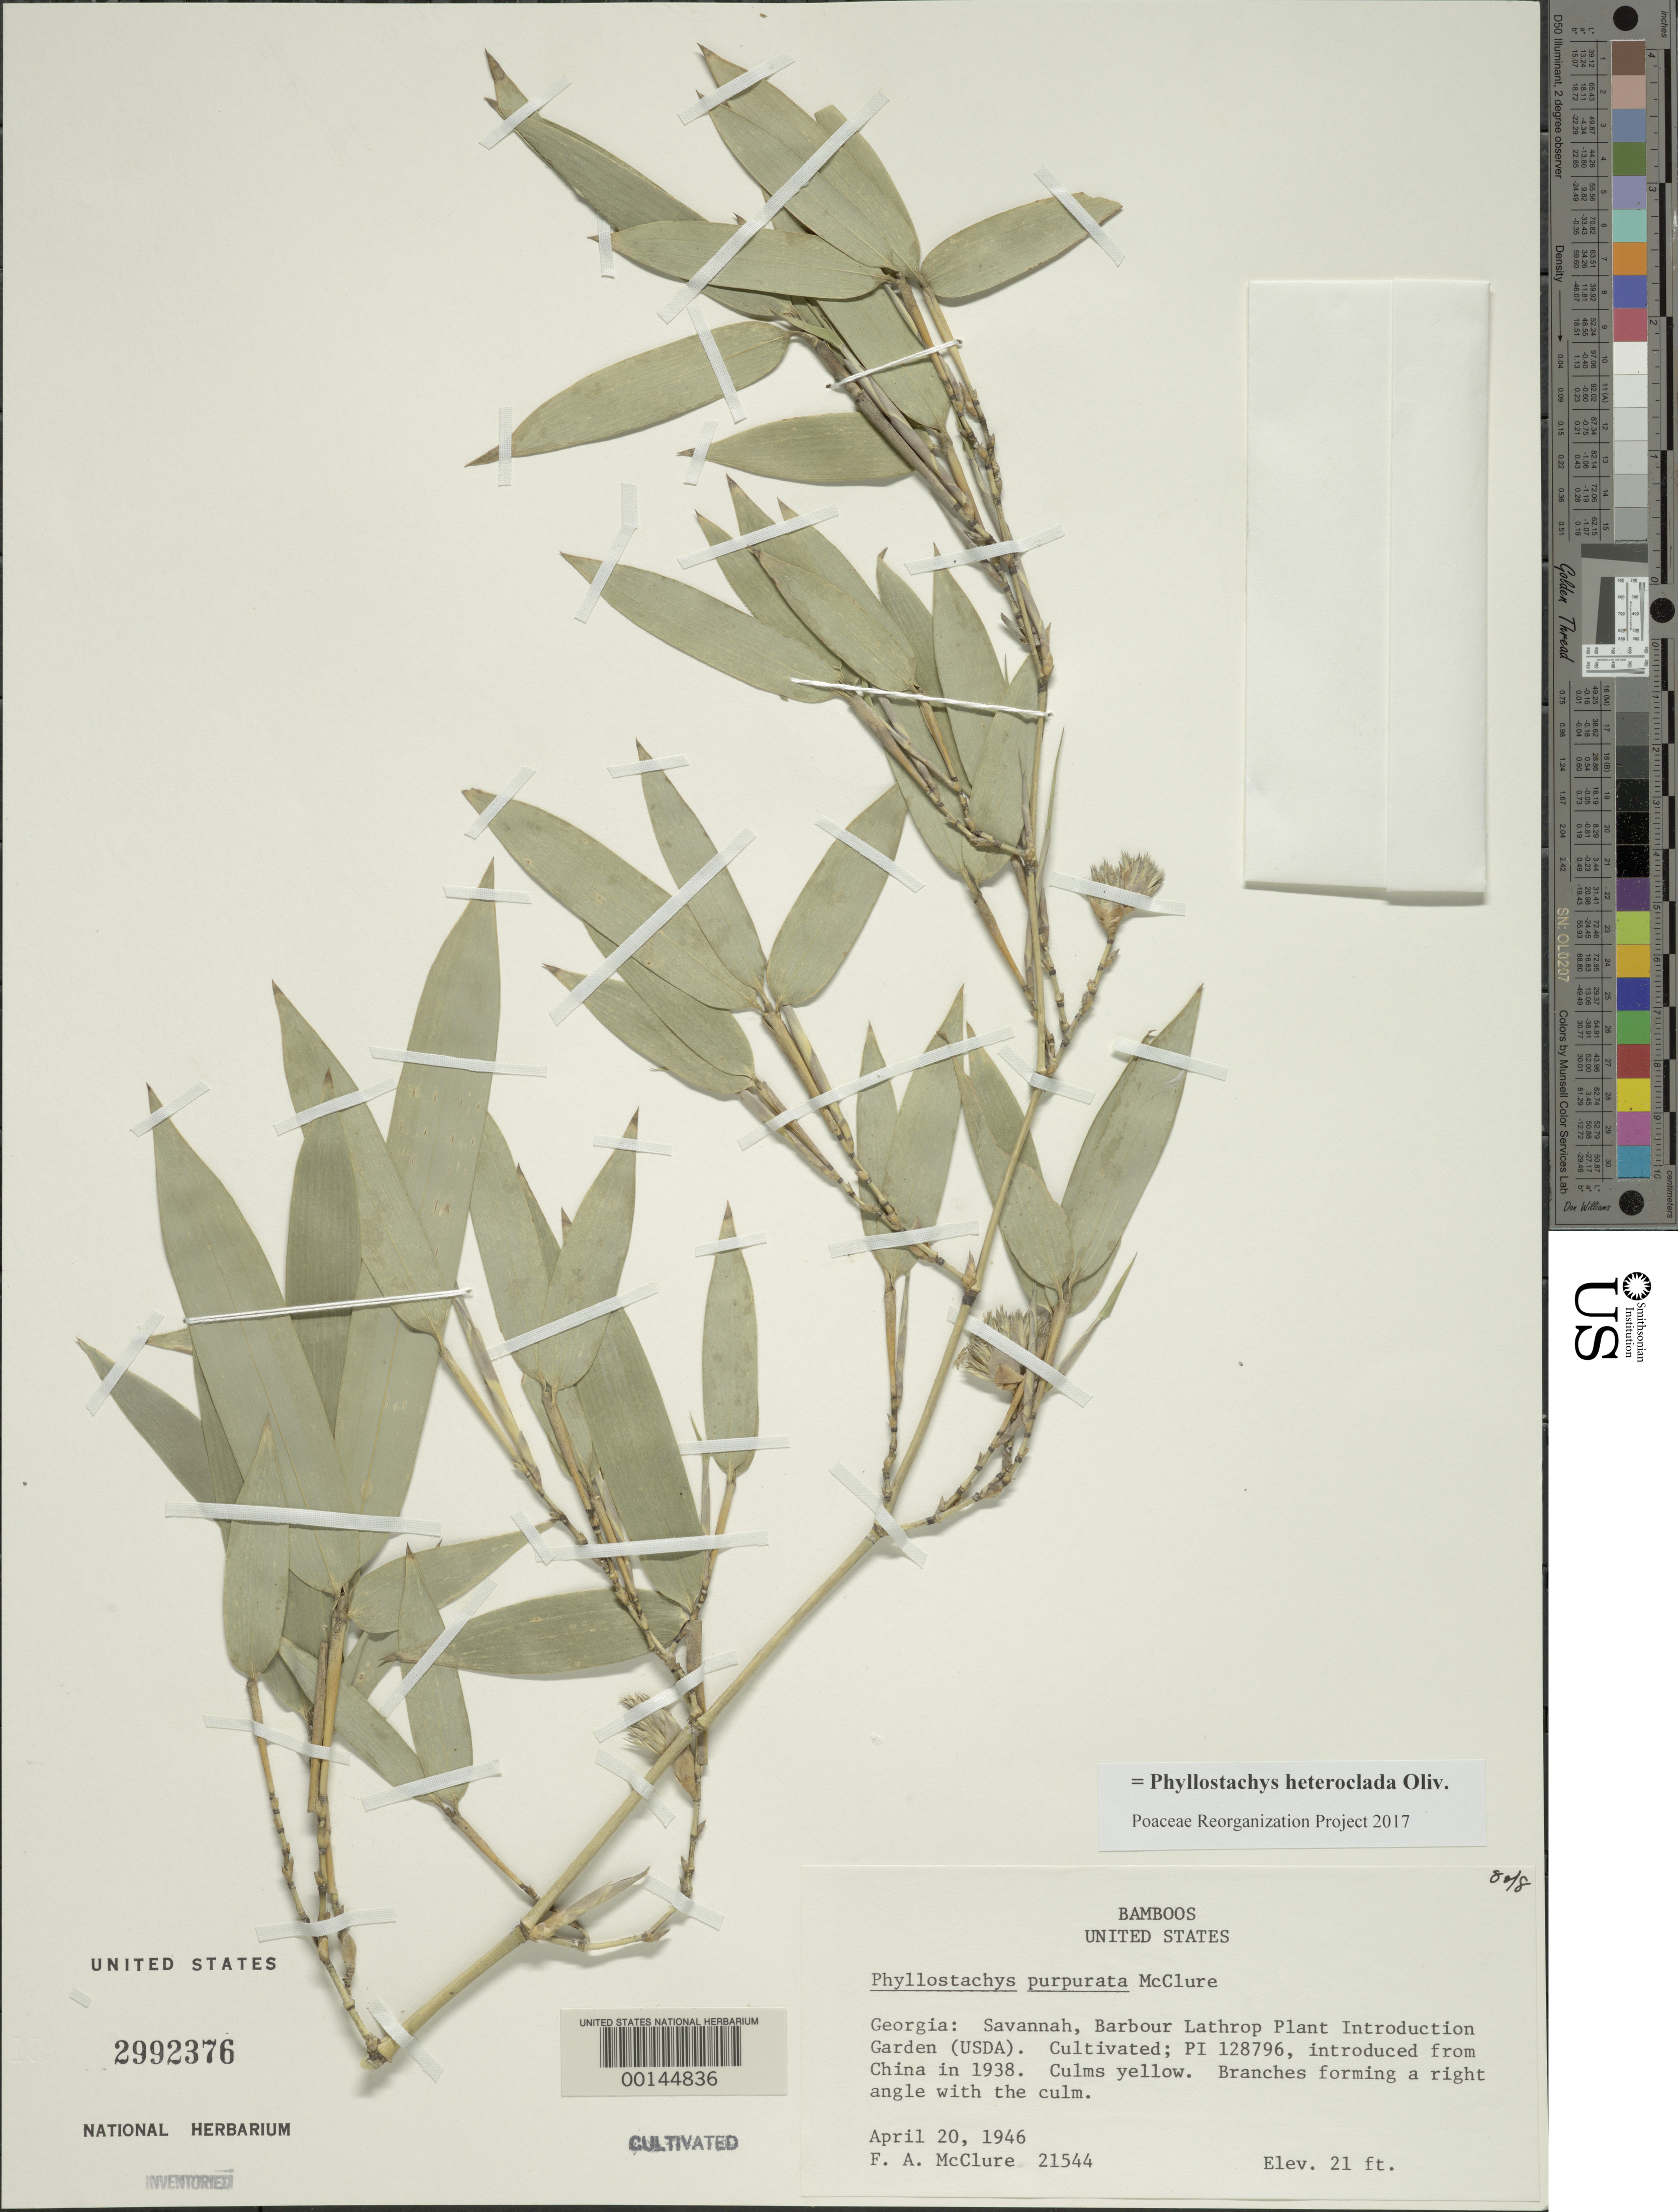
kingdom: Plantae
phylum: Tracheophyta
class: Liliopsida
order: Poales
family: Poaceae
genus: Phyllostachys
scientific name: Phyllostachys heteroclada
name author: Oliv.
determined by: Poaceae Reorganization Project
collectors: F. A. McClure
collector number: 21544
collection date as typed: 20 Apr 1946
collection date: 1946-04-20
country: United States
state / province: Georgia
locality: Savannah, barbour lathrop p.i. garden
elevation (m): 6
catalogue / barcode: US 2992376